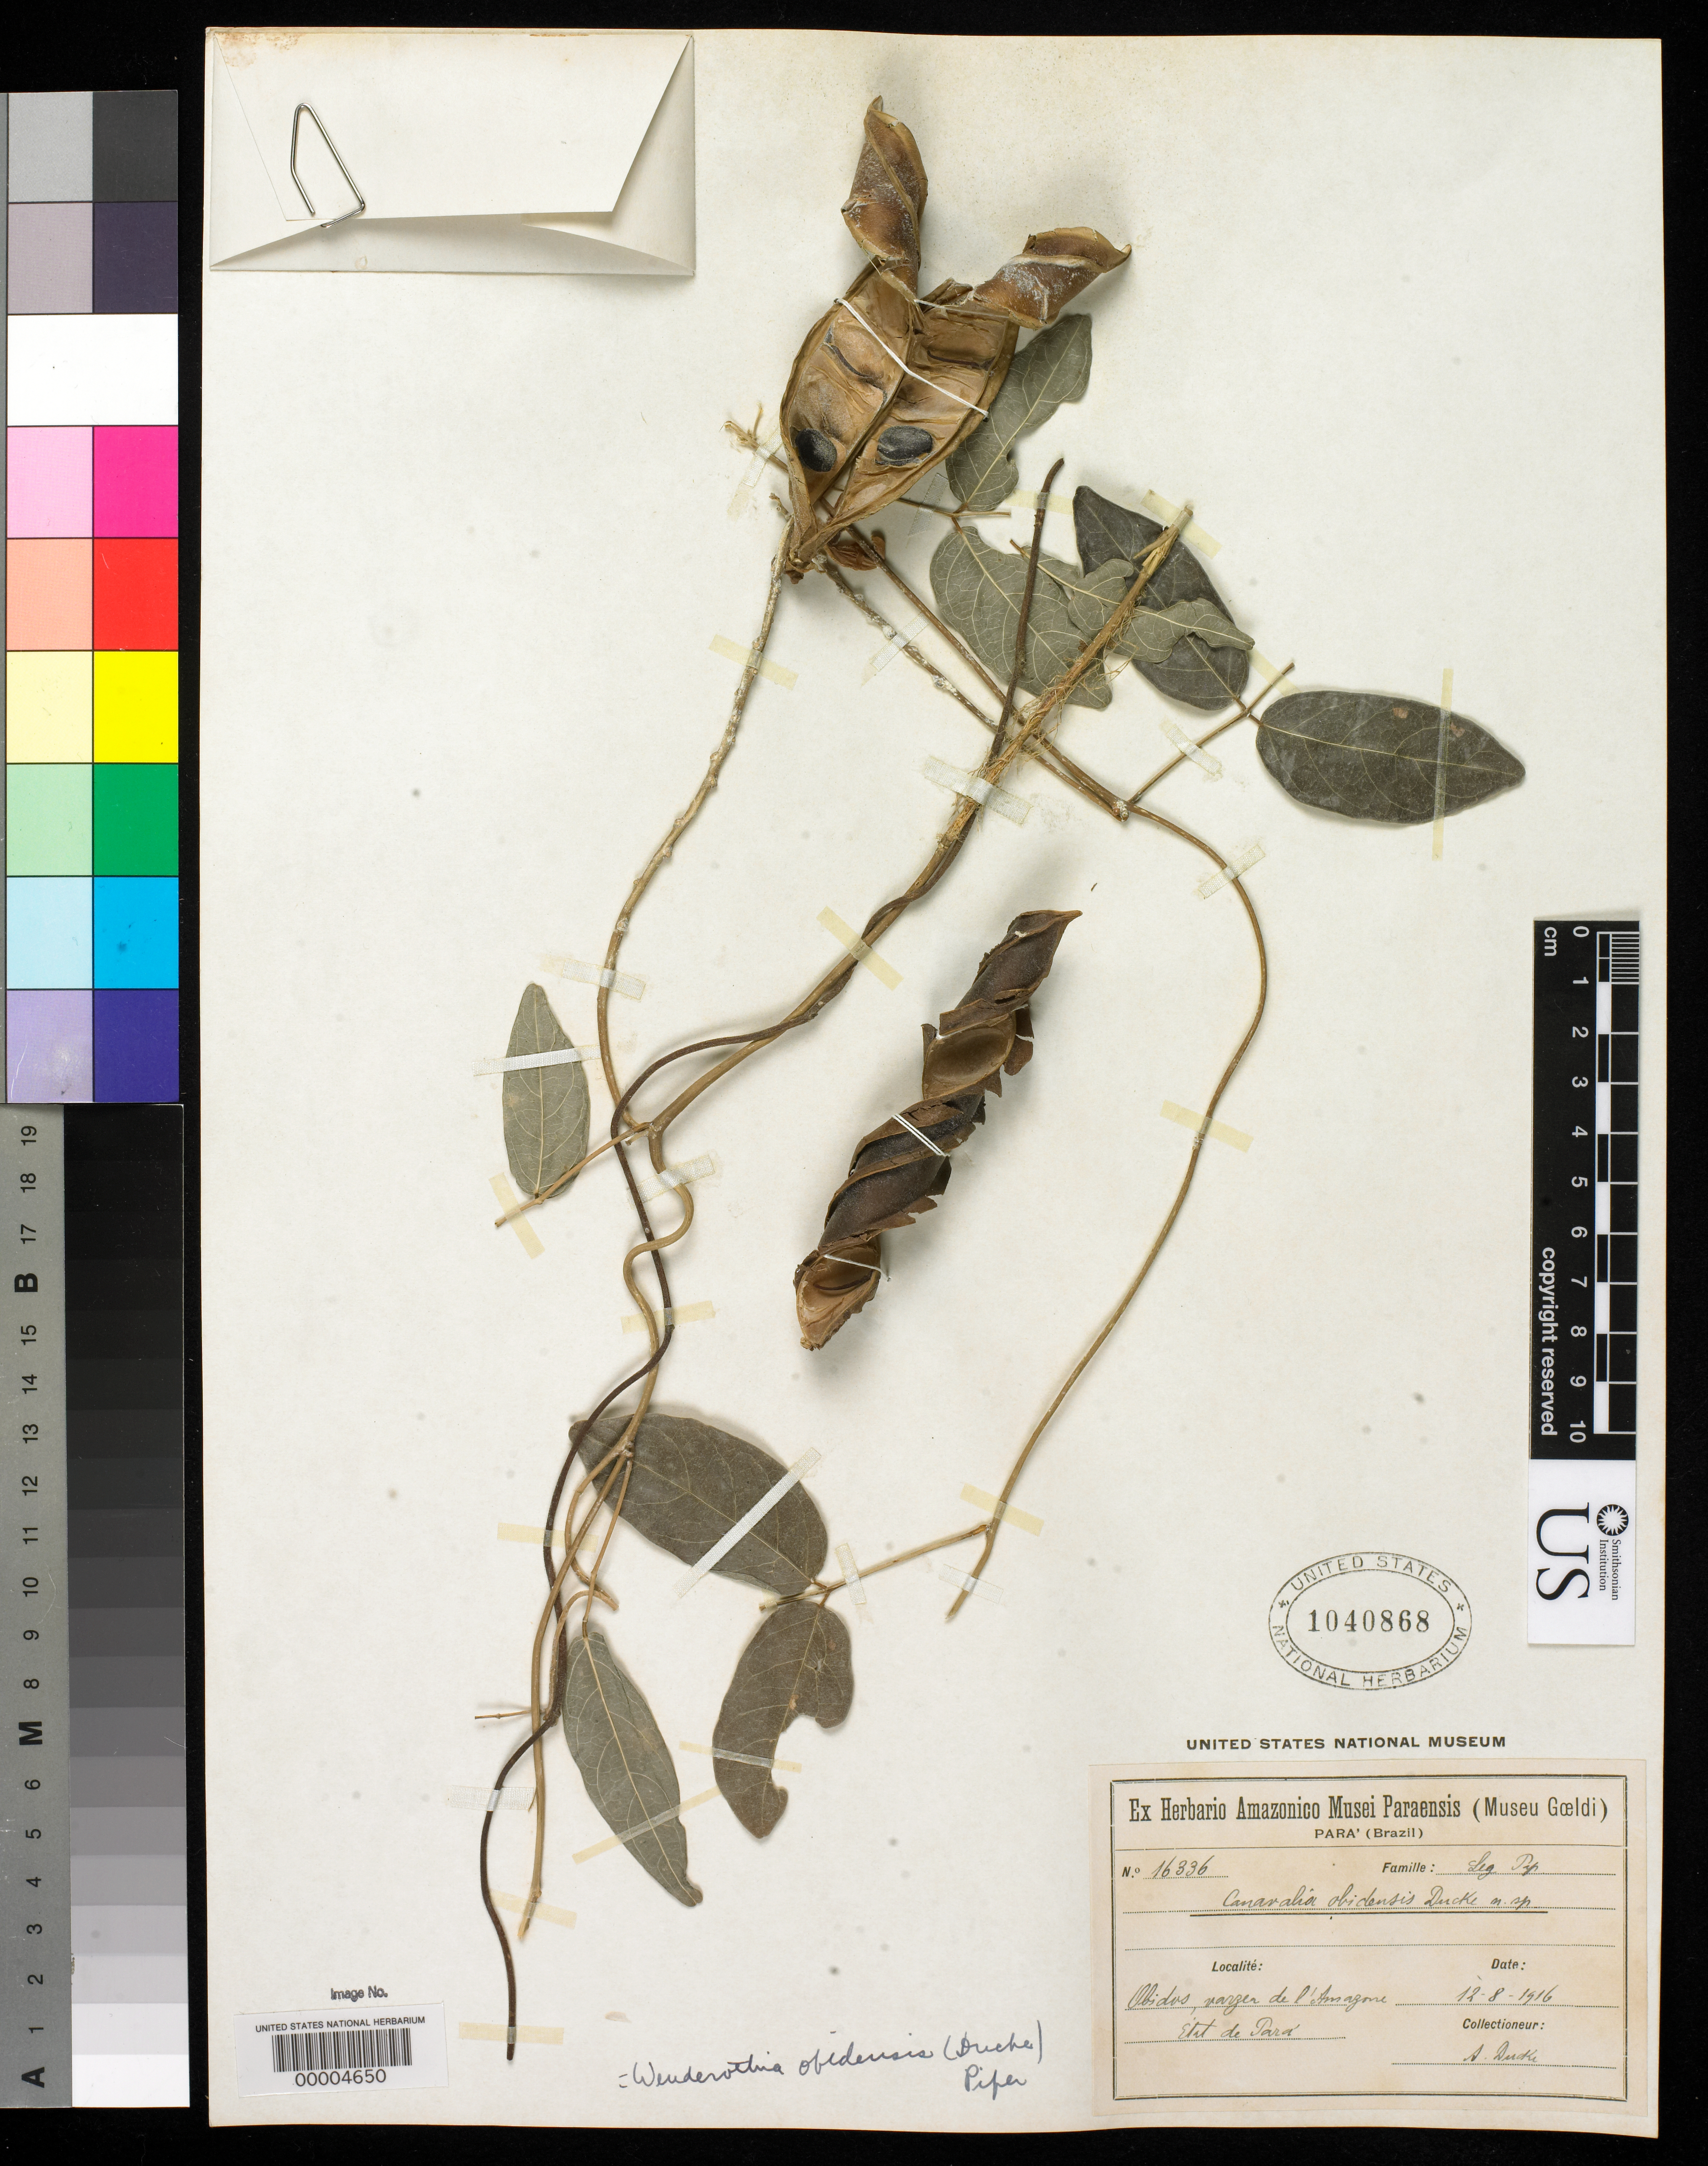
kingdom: Plantae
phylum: Tracheophyta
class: Magnoliopsida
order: Fabales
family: Fabaceae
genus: Canavalia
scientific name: Canavalia obidensis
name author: Ducke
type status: Isotype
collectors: A. Ducke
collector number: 16336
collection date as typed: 12 Aug 1916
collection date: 1916-08-12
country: Brazil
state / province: Minas Gerais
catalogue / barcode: US 1040868